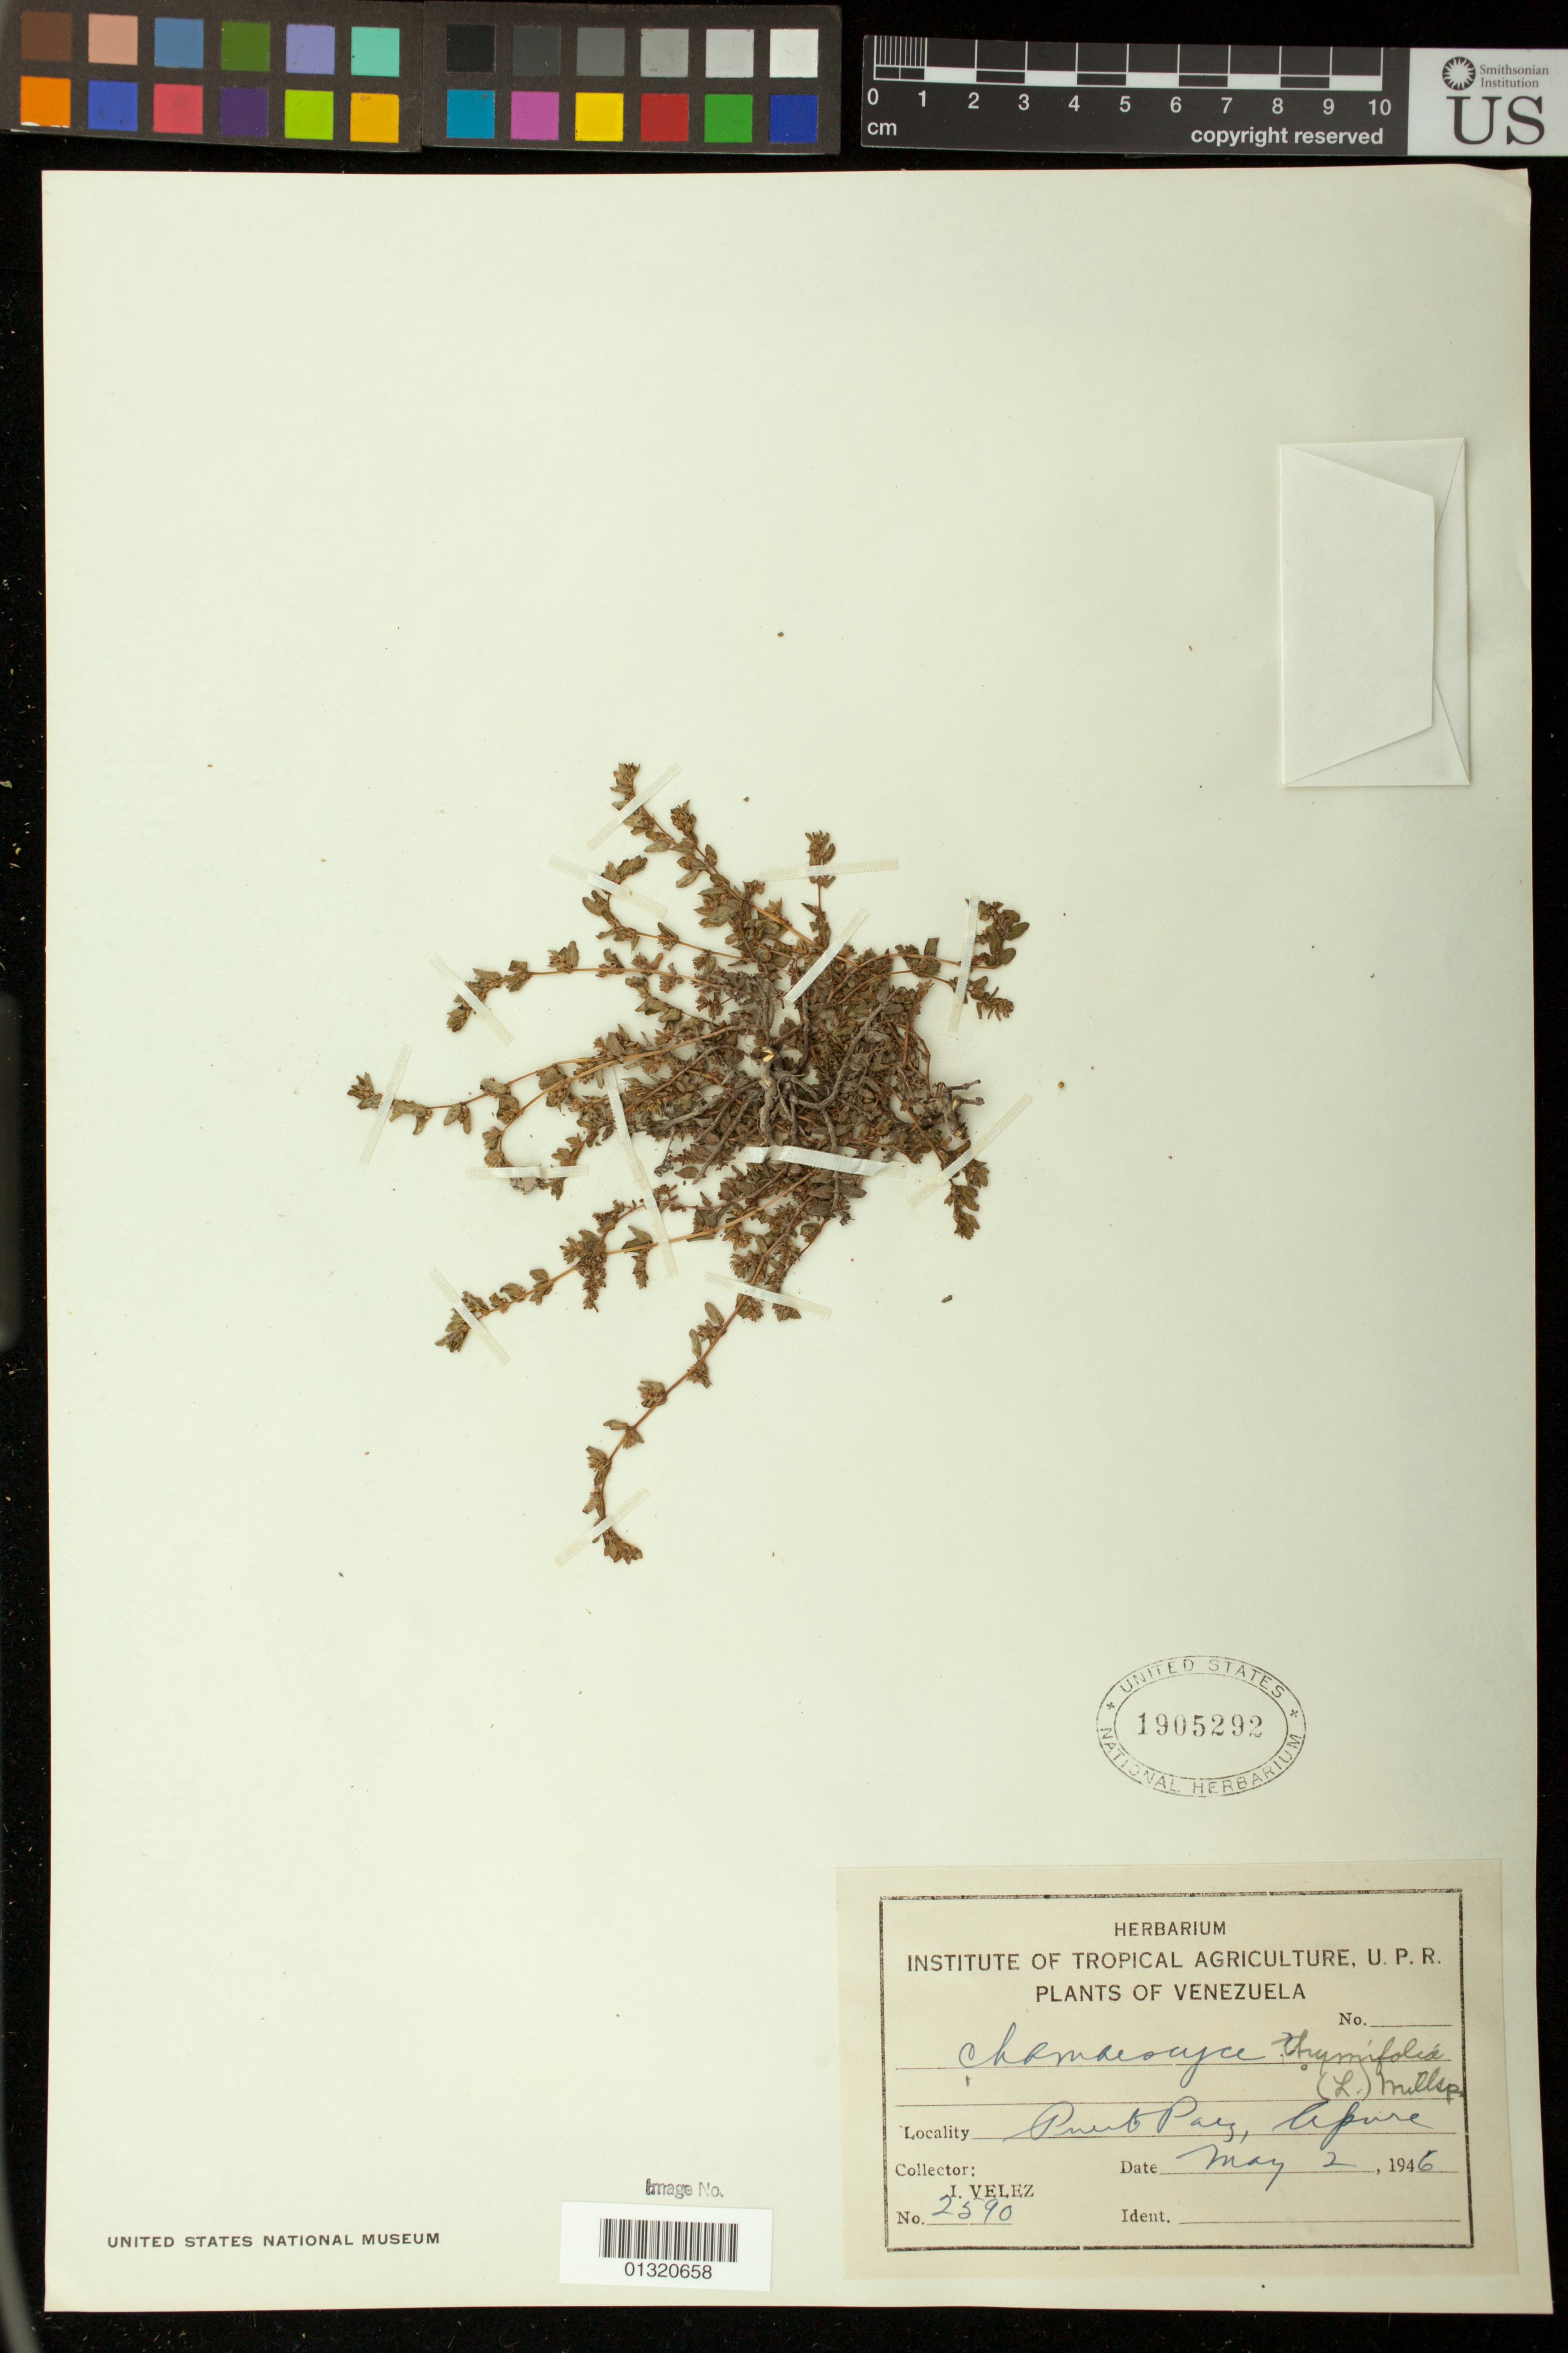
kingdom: Plantae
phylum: Tracheophyta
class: Magnoliopsida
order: Malpighiales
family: Euphorbiaceae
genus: Euphorbia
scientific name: Euphorbia thymifolia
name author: L.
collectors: I. Vélez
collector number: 2590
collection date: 1946-05-02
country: Venezuela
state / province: Apure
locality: Puerto Paez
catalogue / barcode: US 1905292